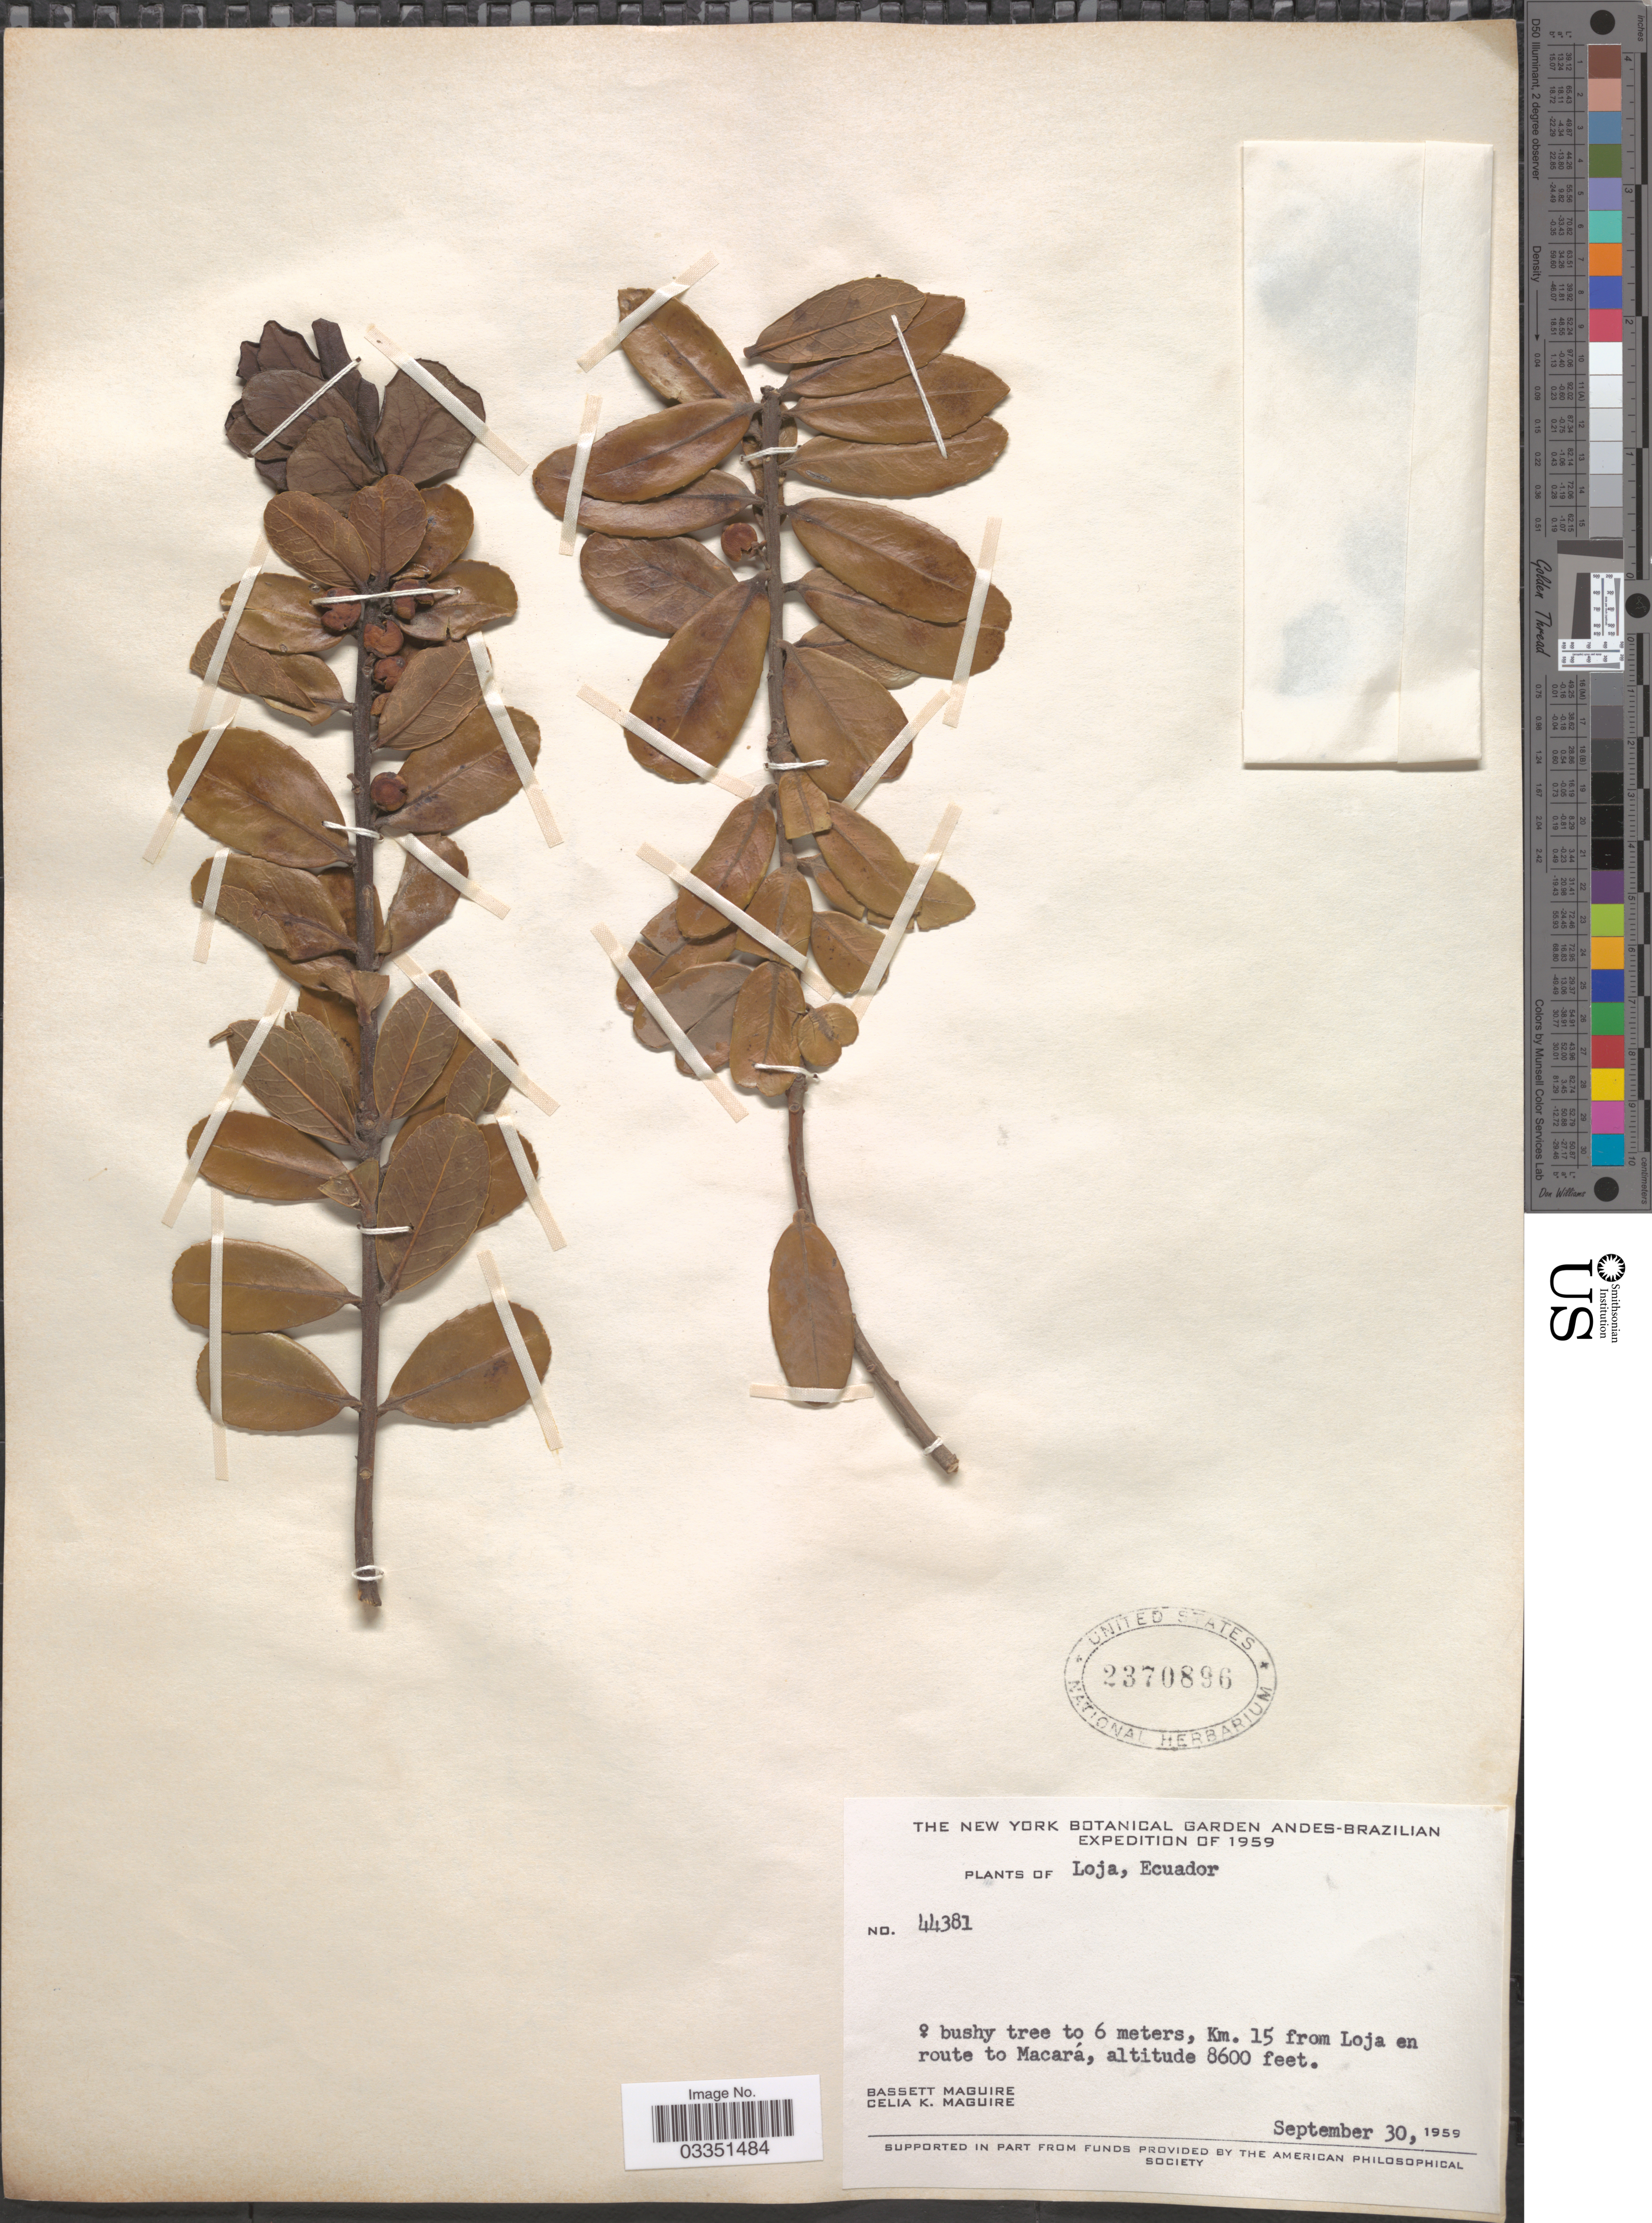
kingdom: Plantae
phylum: Tracheophyta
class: Magnoliopsida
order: Aquifoliales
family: Aquifoliaceae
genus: Ilex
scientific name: Ilex sp.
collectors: B. Maguire & C. K. Maguire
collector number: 44381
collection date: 1959-09-30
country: Ecuador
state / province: Loja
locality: Km. 15 from Loja en route to Macará.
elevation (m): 2621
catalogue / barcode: US 2370896